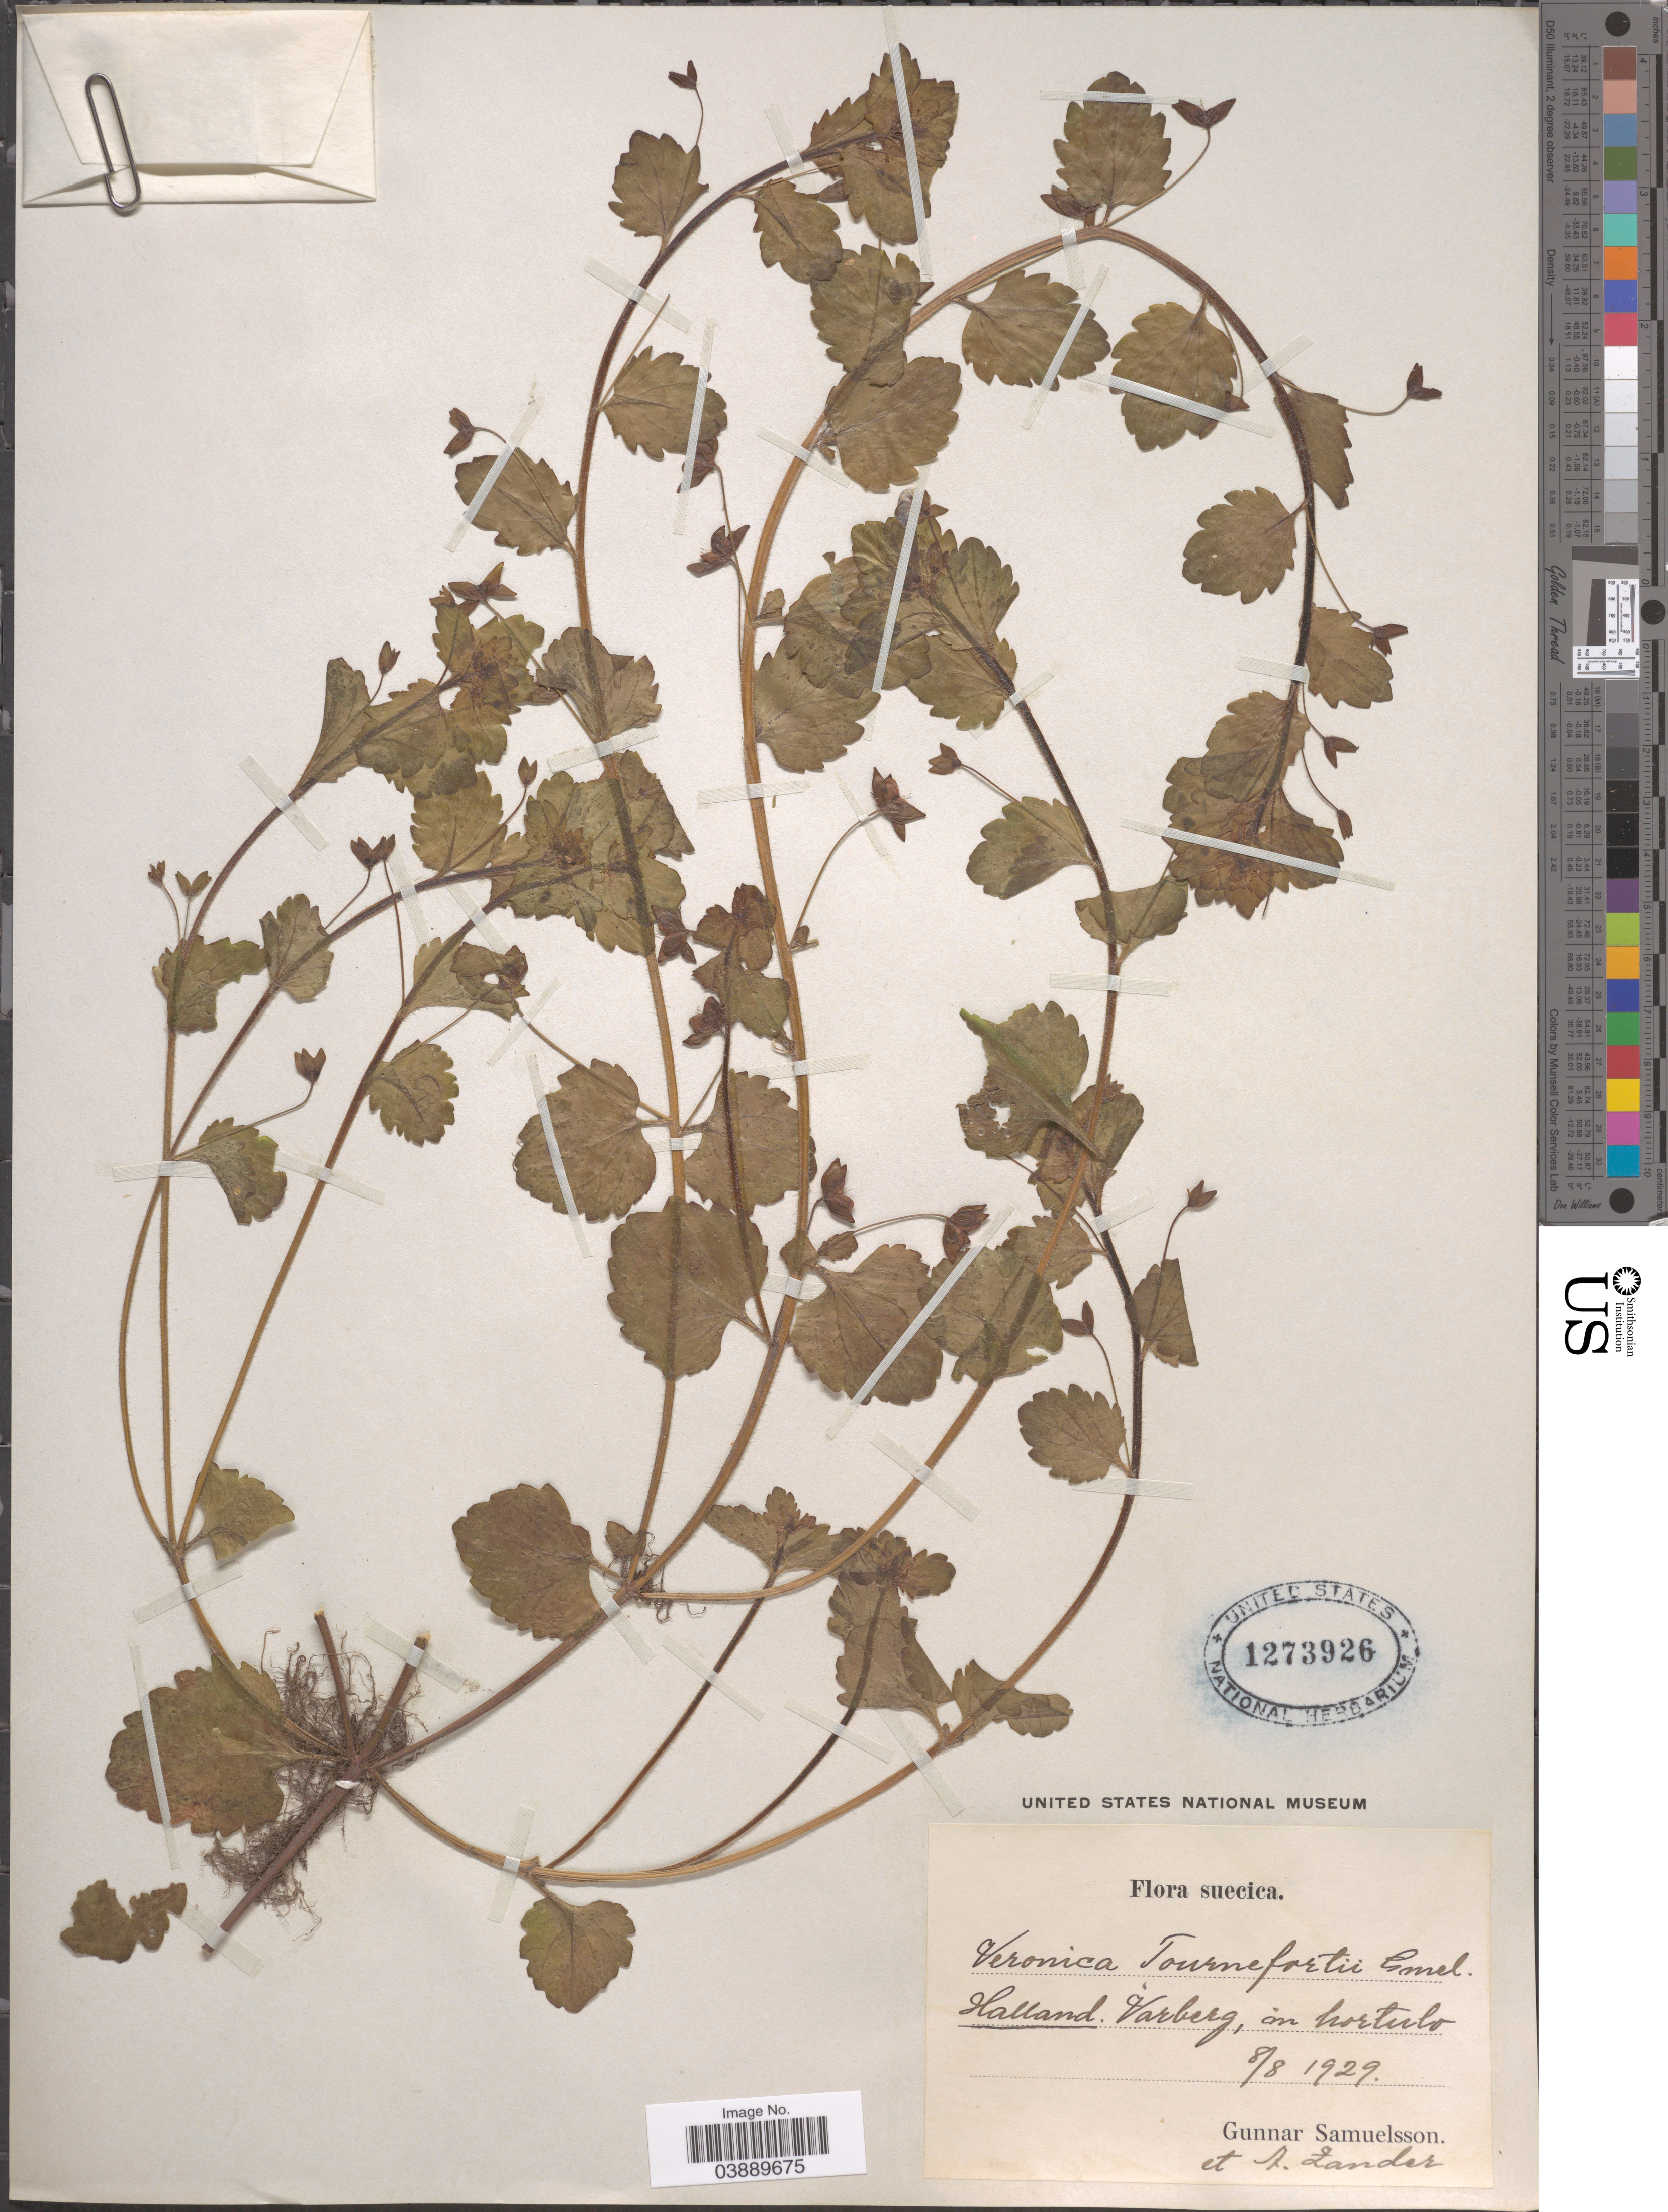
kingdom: Plantae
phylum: Tracheophyta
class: Magnoliopsida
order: Lamiales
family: Plantaginaceae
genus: Veronica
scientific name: Veronica persica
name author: Poir.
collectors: G. Samuelsson & A. Zander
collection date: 1929-08-08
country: Sweden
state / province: Halland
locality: Suecica. Halland. Varberg, on hortulo.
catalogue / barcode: US 1273926